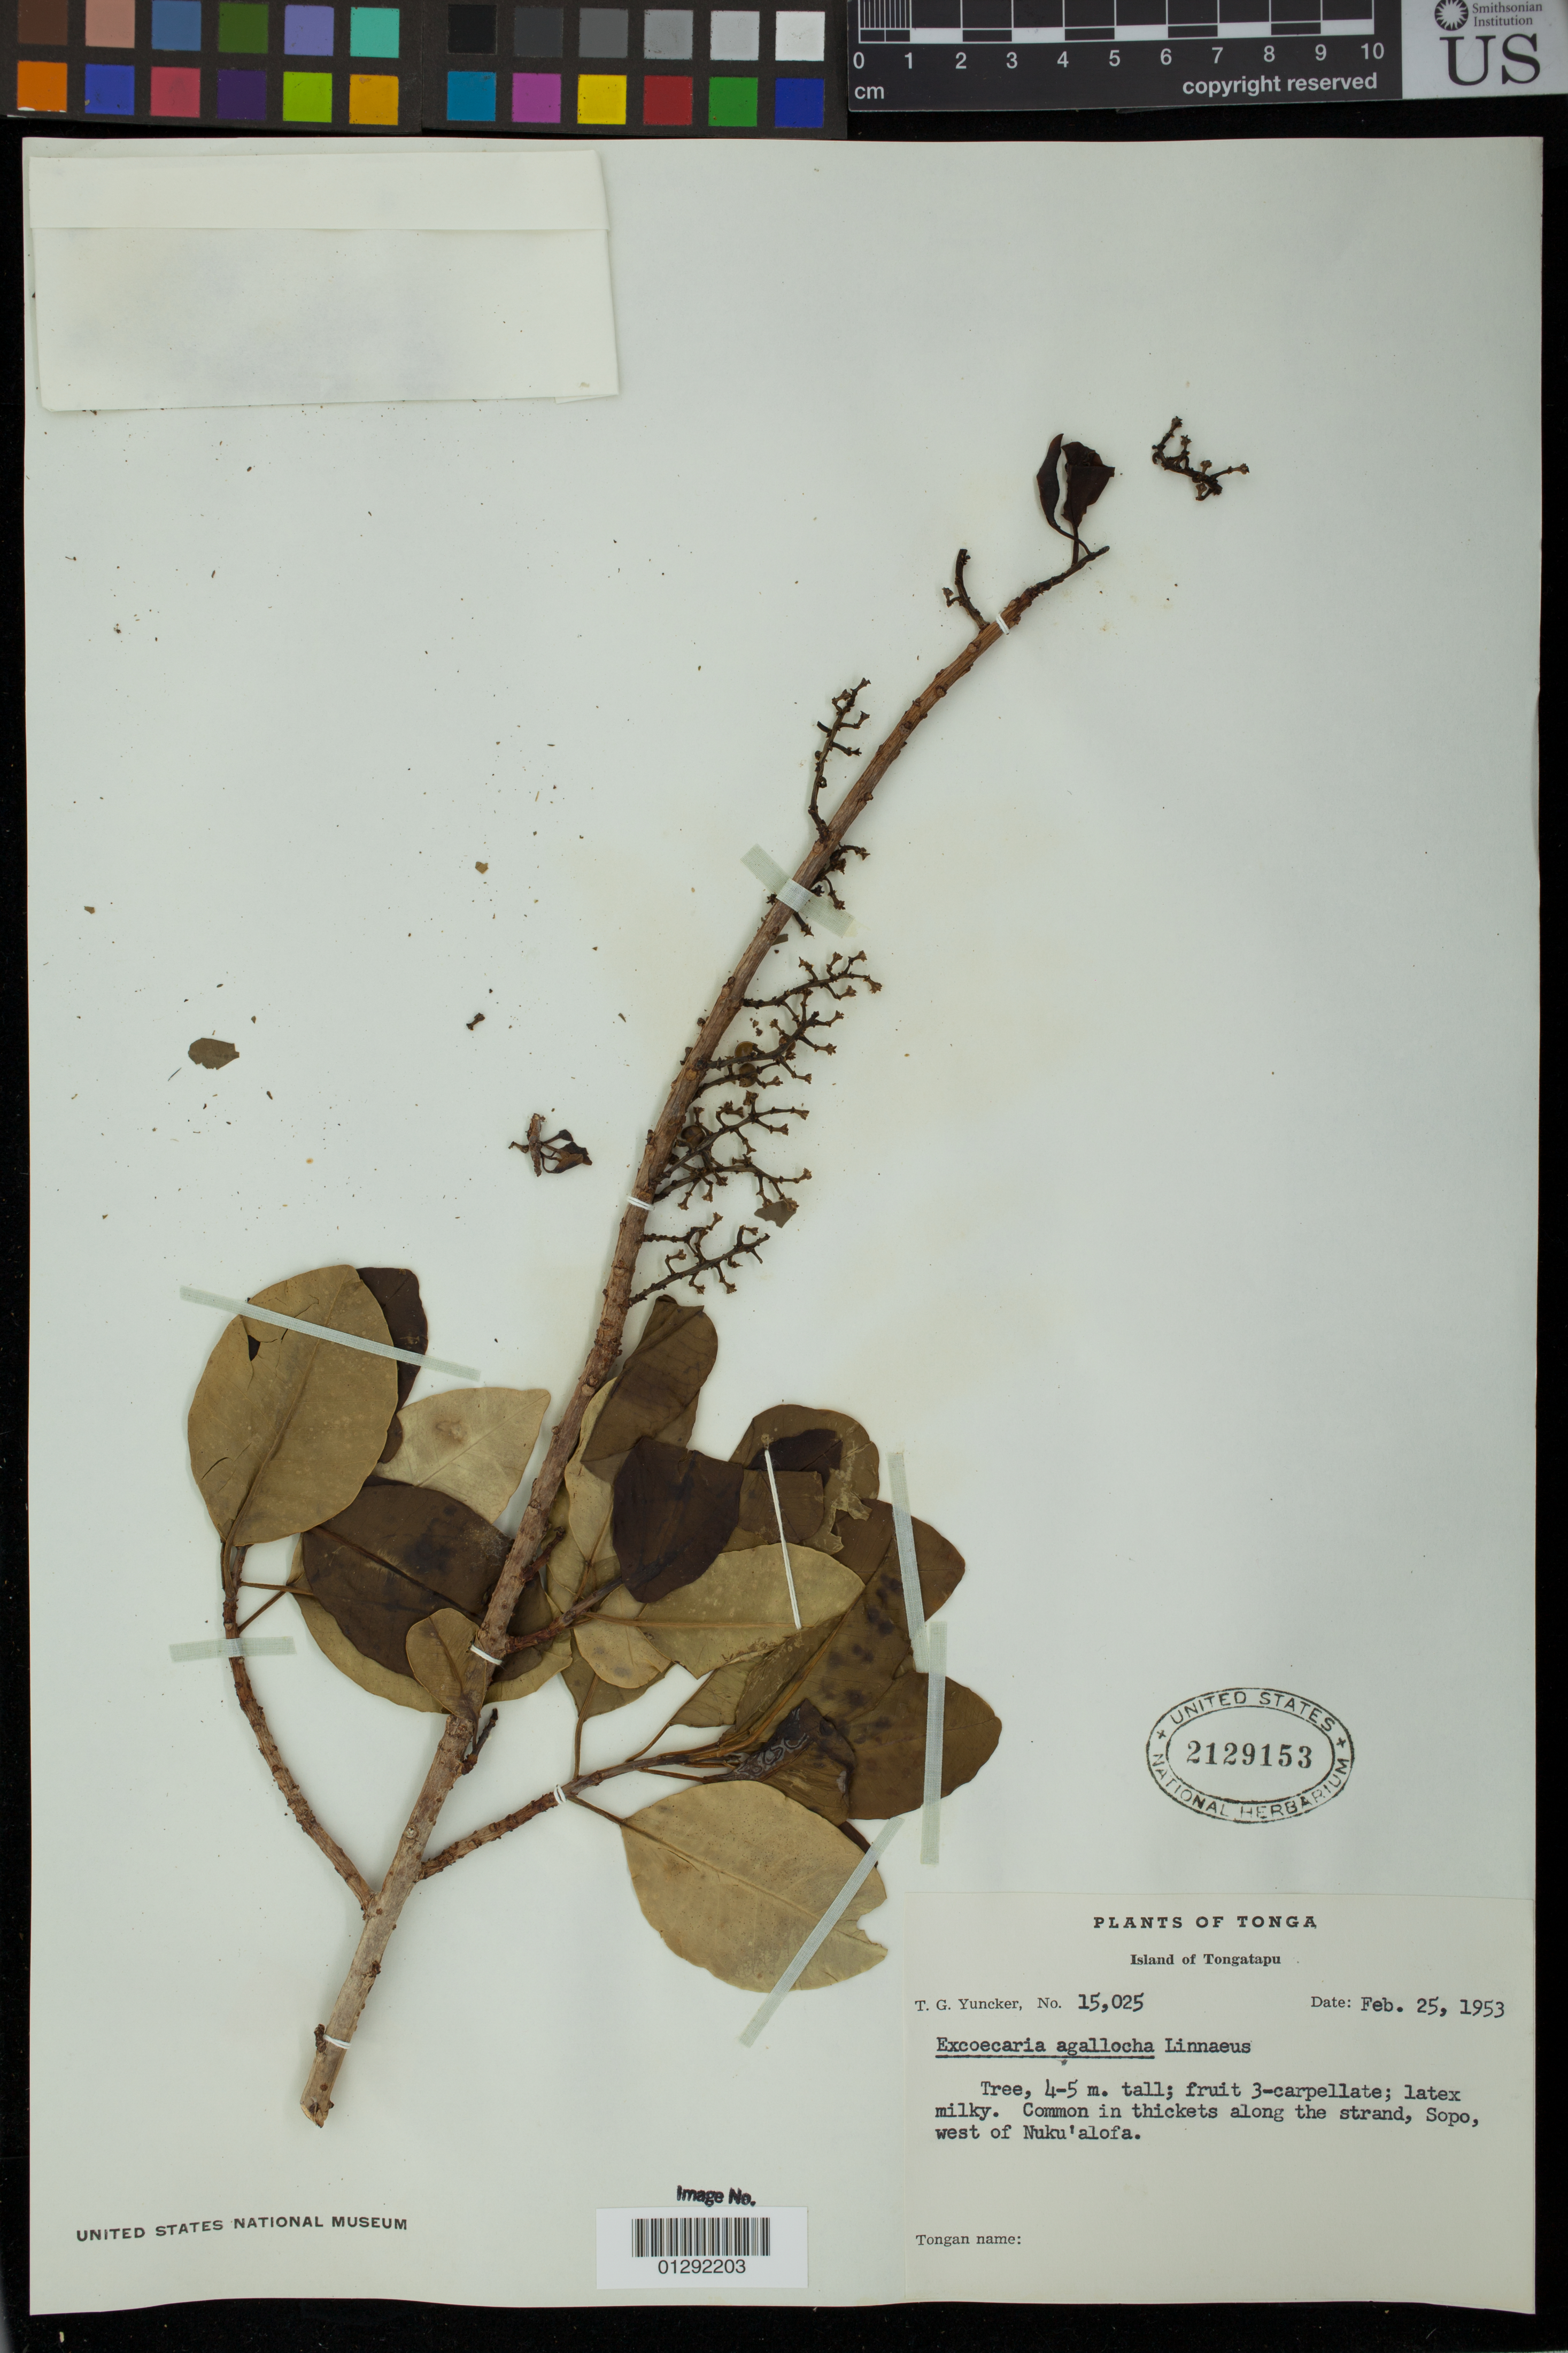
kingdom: Plantae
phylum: Tracheophyta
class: Magnoliopsida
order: Malpighiales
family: Euphorbiaceae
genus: Excoecaria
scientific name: Excoecaria agallocha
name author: L.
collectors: T. G. Yuncker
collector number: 15025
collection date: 1953-02-25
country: tonga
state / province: Tongatapu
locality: Along the strand, Sopo, west of Nuku'alofa.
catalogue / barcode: US 2129153